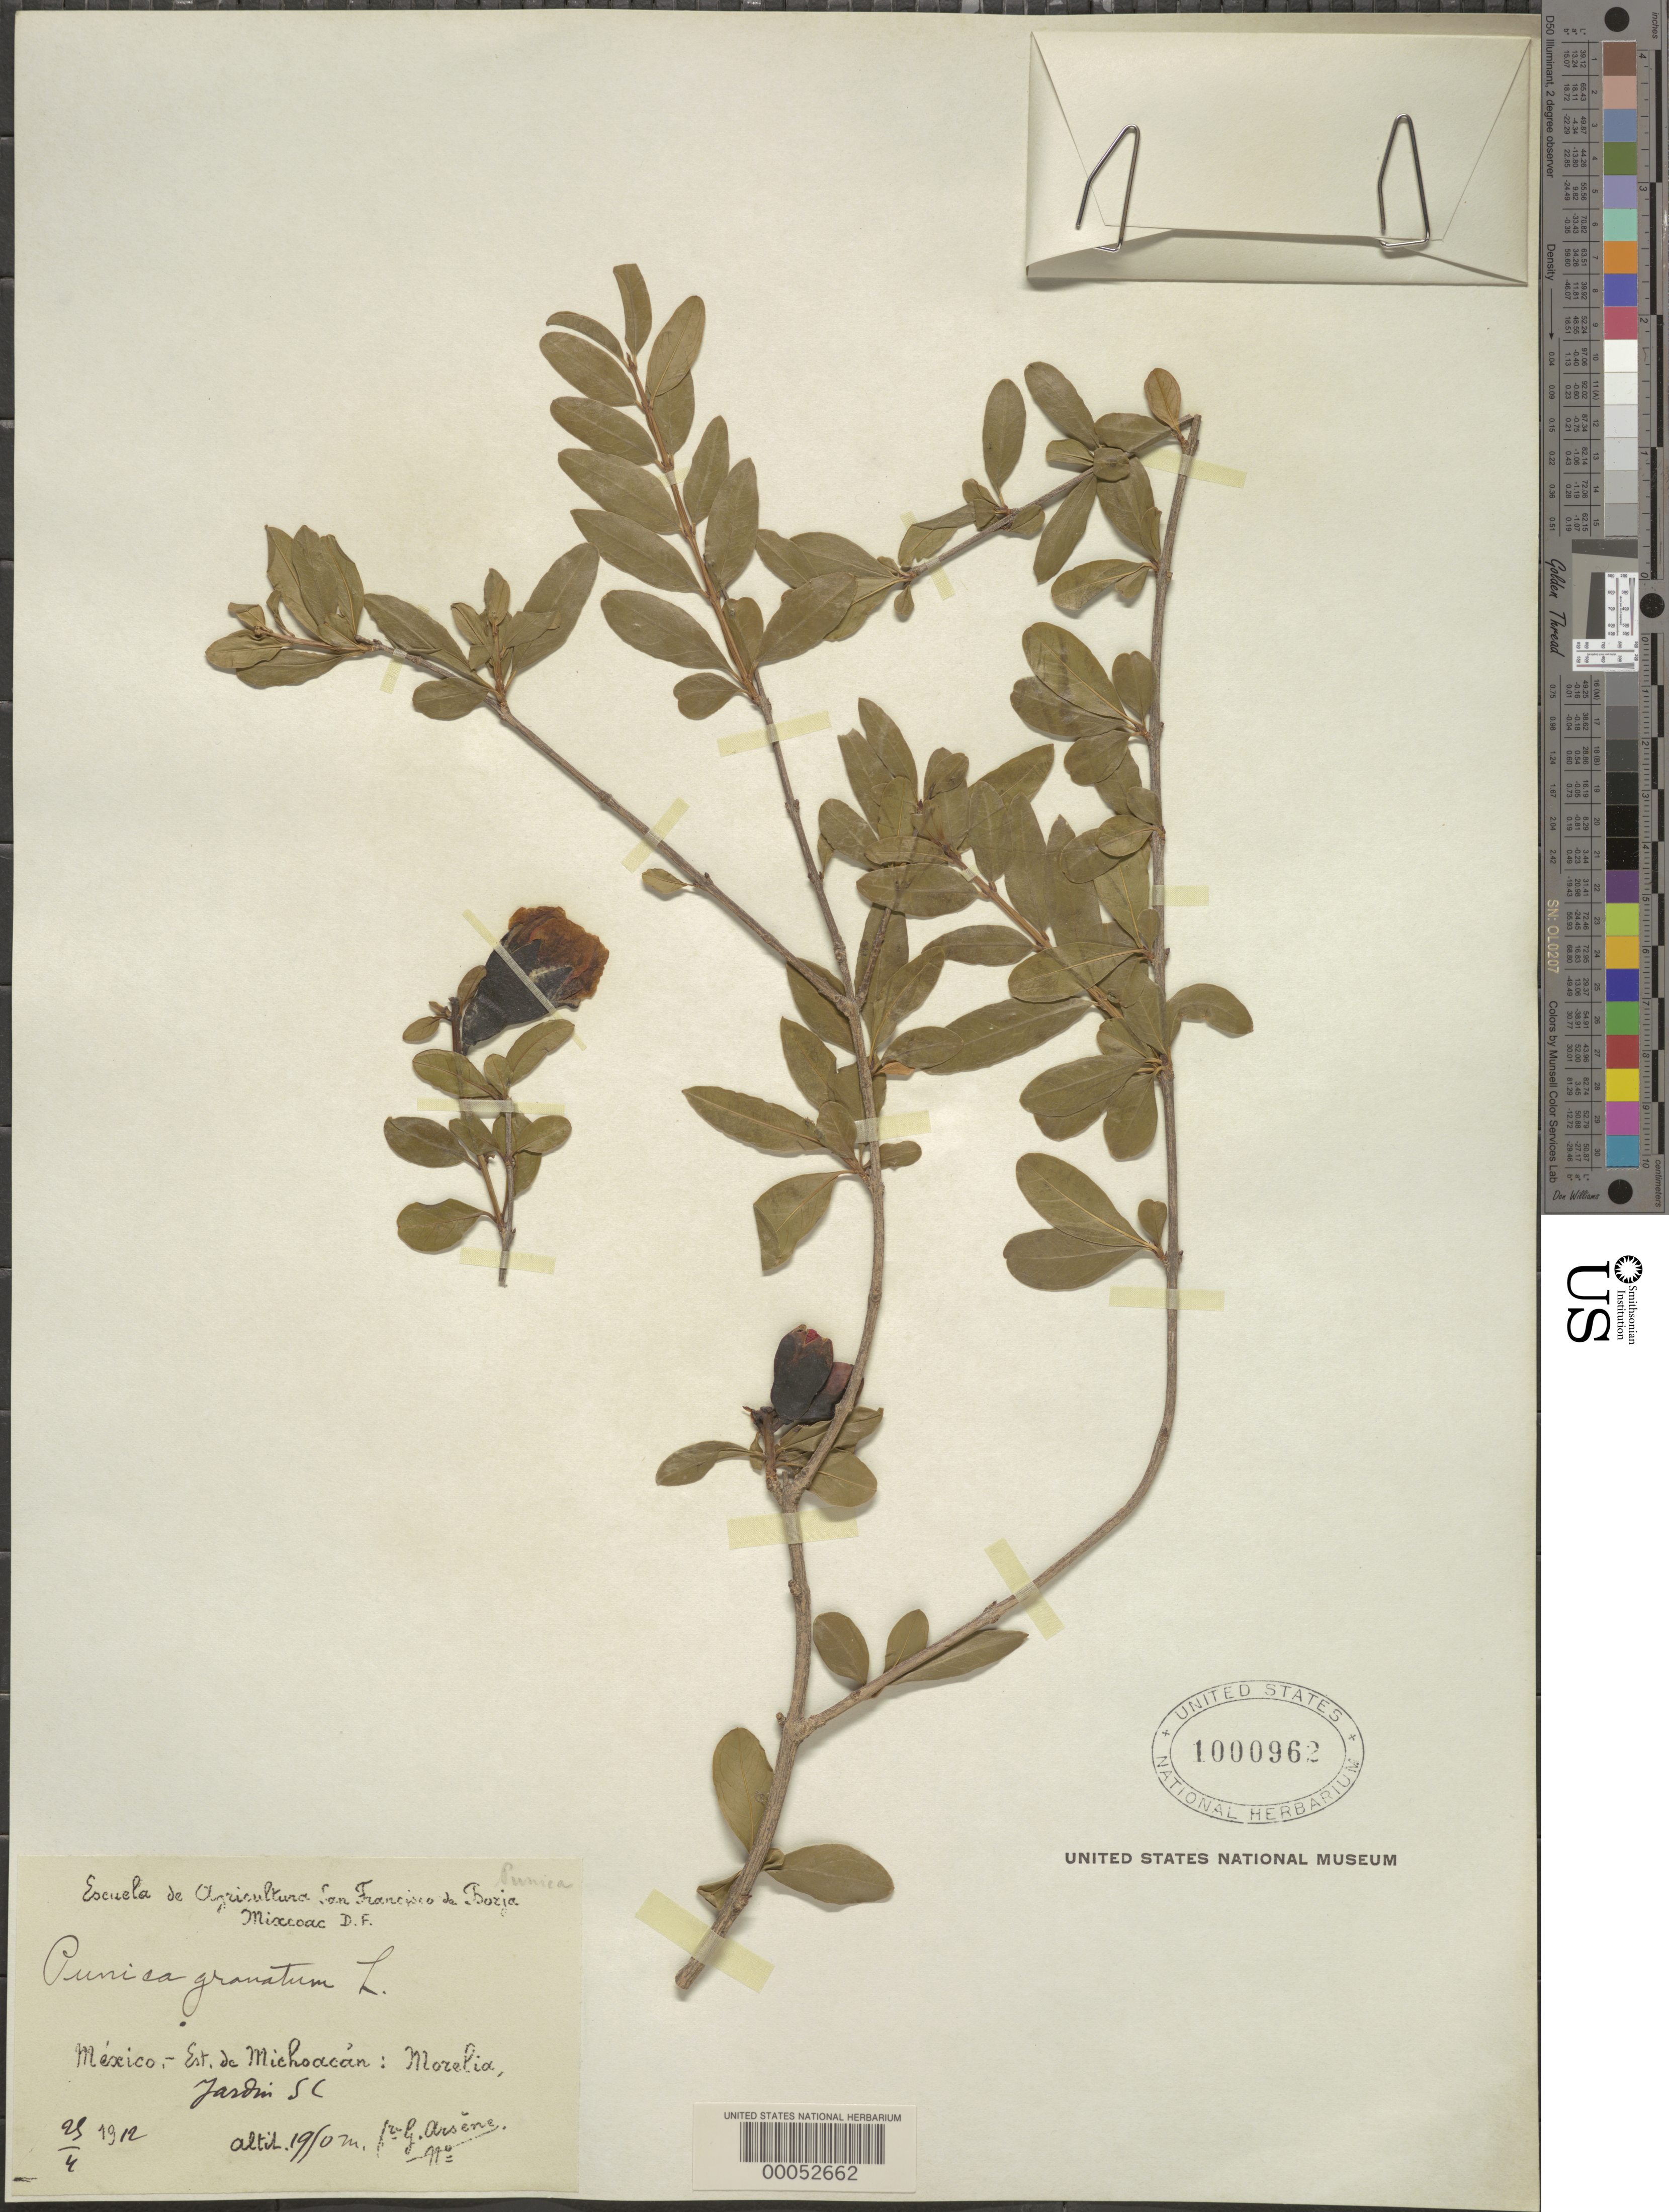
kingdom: Plantae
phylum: Tracheophyta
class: Magnoliopsida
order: Myrtales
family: Lythraceae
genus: Punica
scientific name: Punica granatum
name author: L.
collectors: Bro. G. Arsène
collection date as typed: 28 Apr 1912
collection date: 1912-04-28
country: Mexico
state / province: Michoacán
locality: Morelia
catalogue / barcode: US 1000962